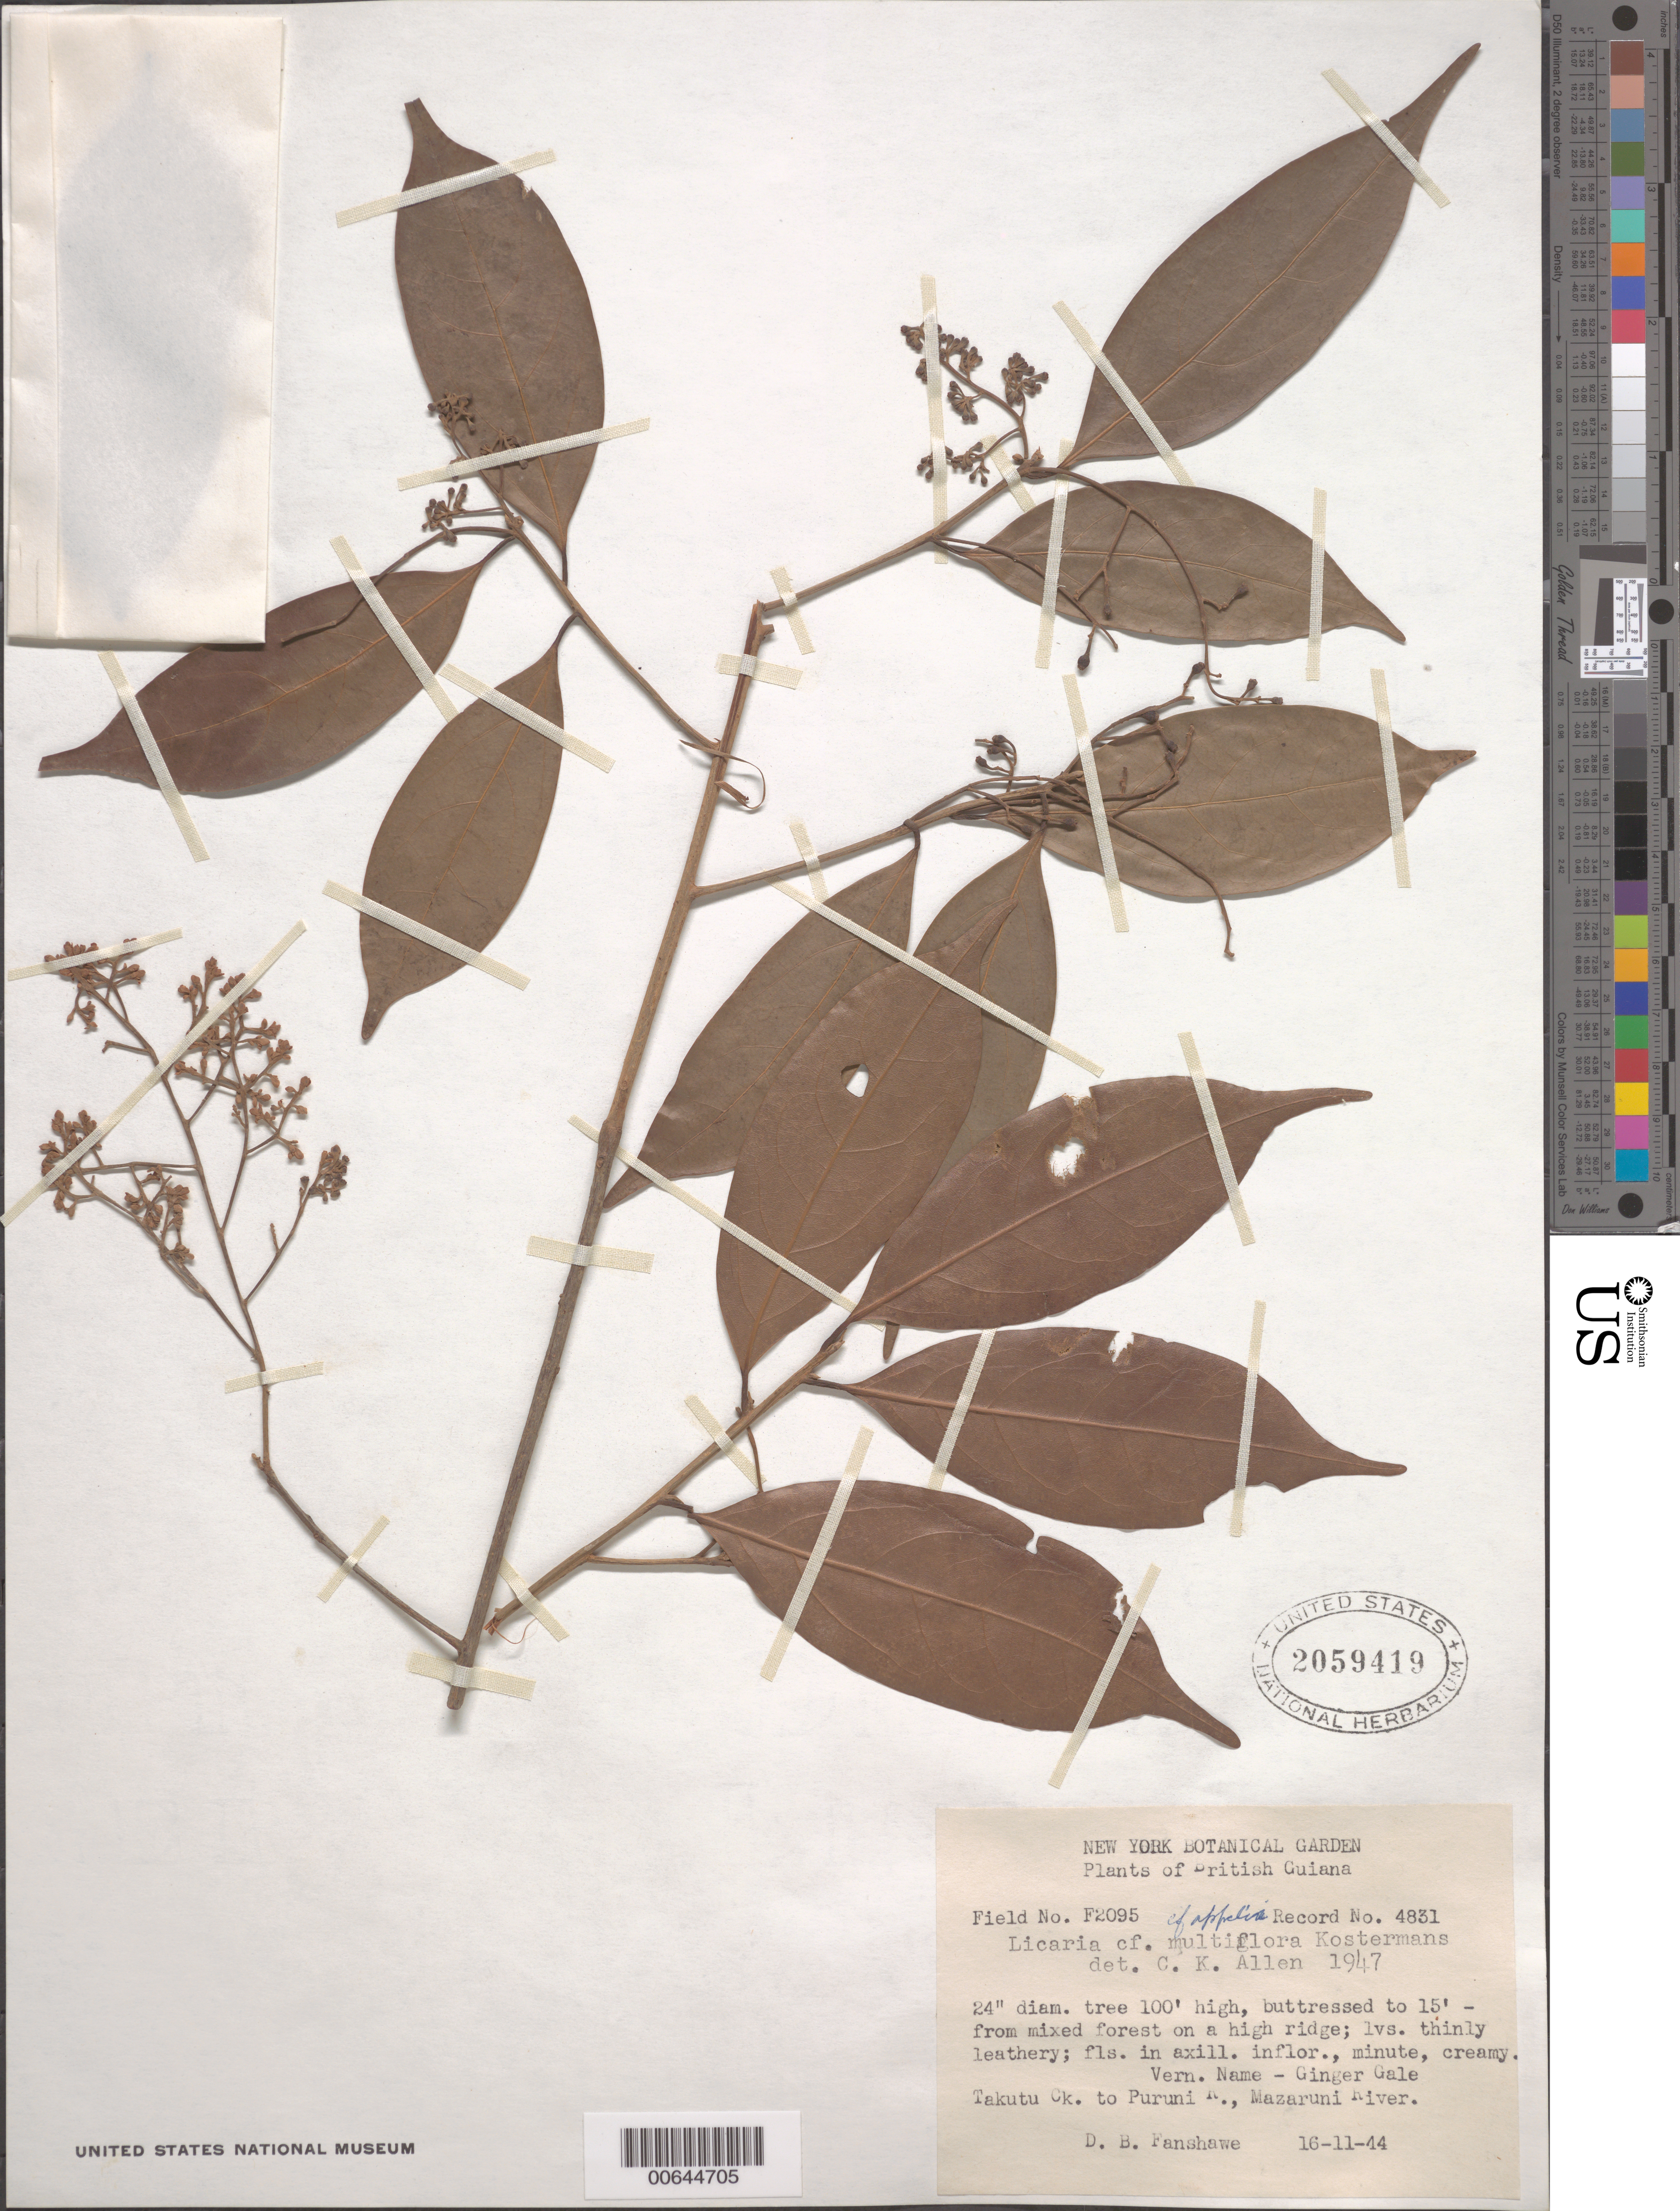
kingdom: Plantae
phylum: Tracheophyta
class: Magnoliopsida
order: Laurales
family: Lauraceae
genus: Licaria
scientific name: Licaria appelii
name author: (Mez) Kosterm.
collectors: D. B. Fanshawe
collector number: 2095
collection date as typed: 16-Nov-44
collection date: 1944-11-16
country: Guyana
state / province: Cuyuni-Mazaruni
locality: Takutu Creek to Puruni River, Mazaruni River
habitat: Mixed forest on a high ridge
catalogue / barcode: US 2059419